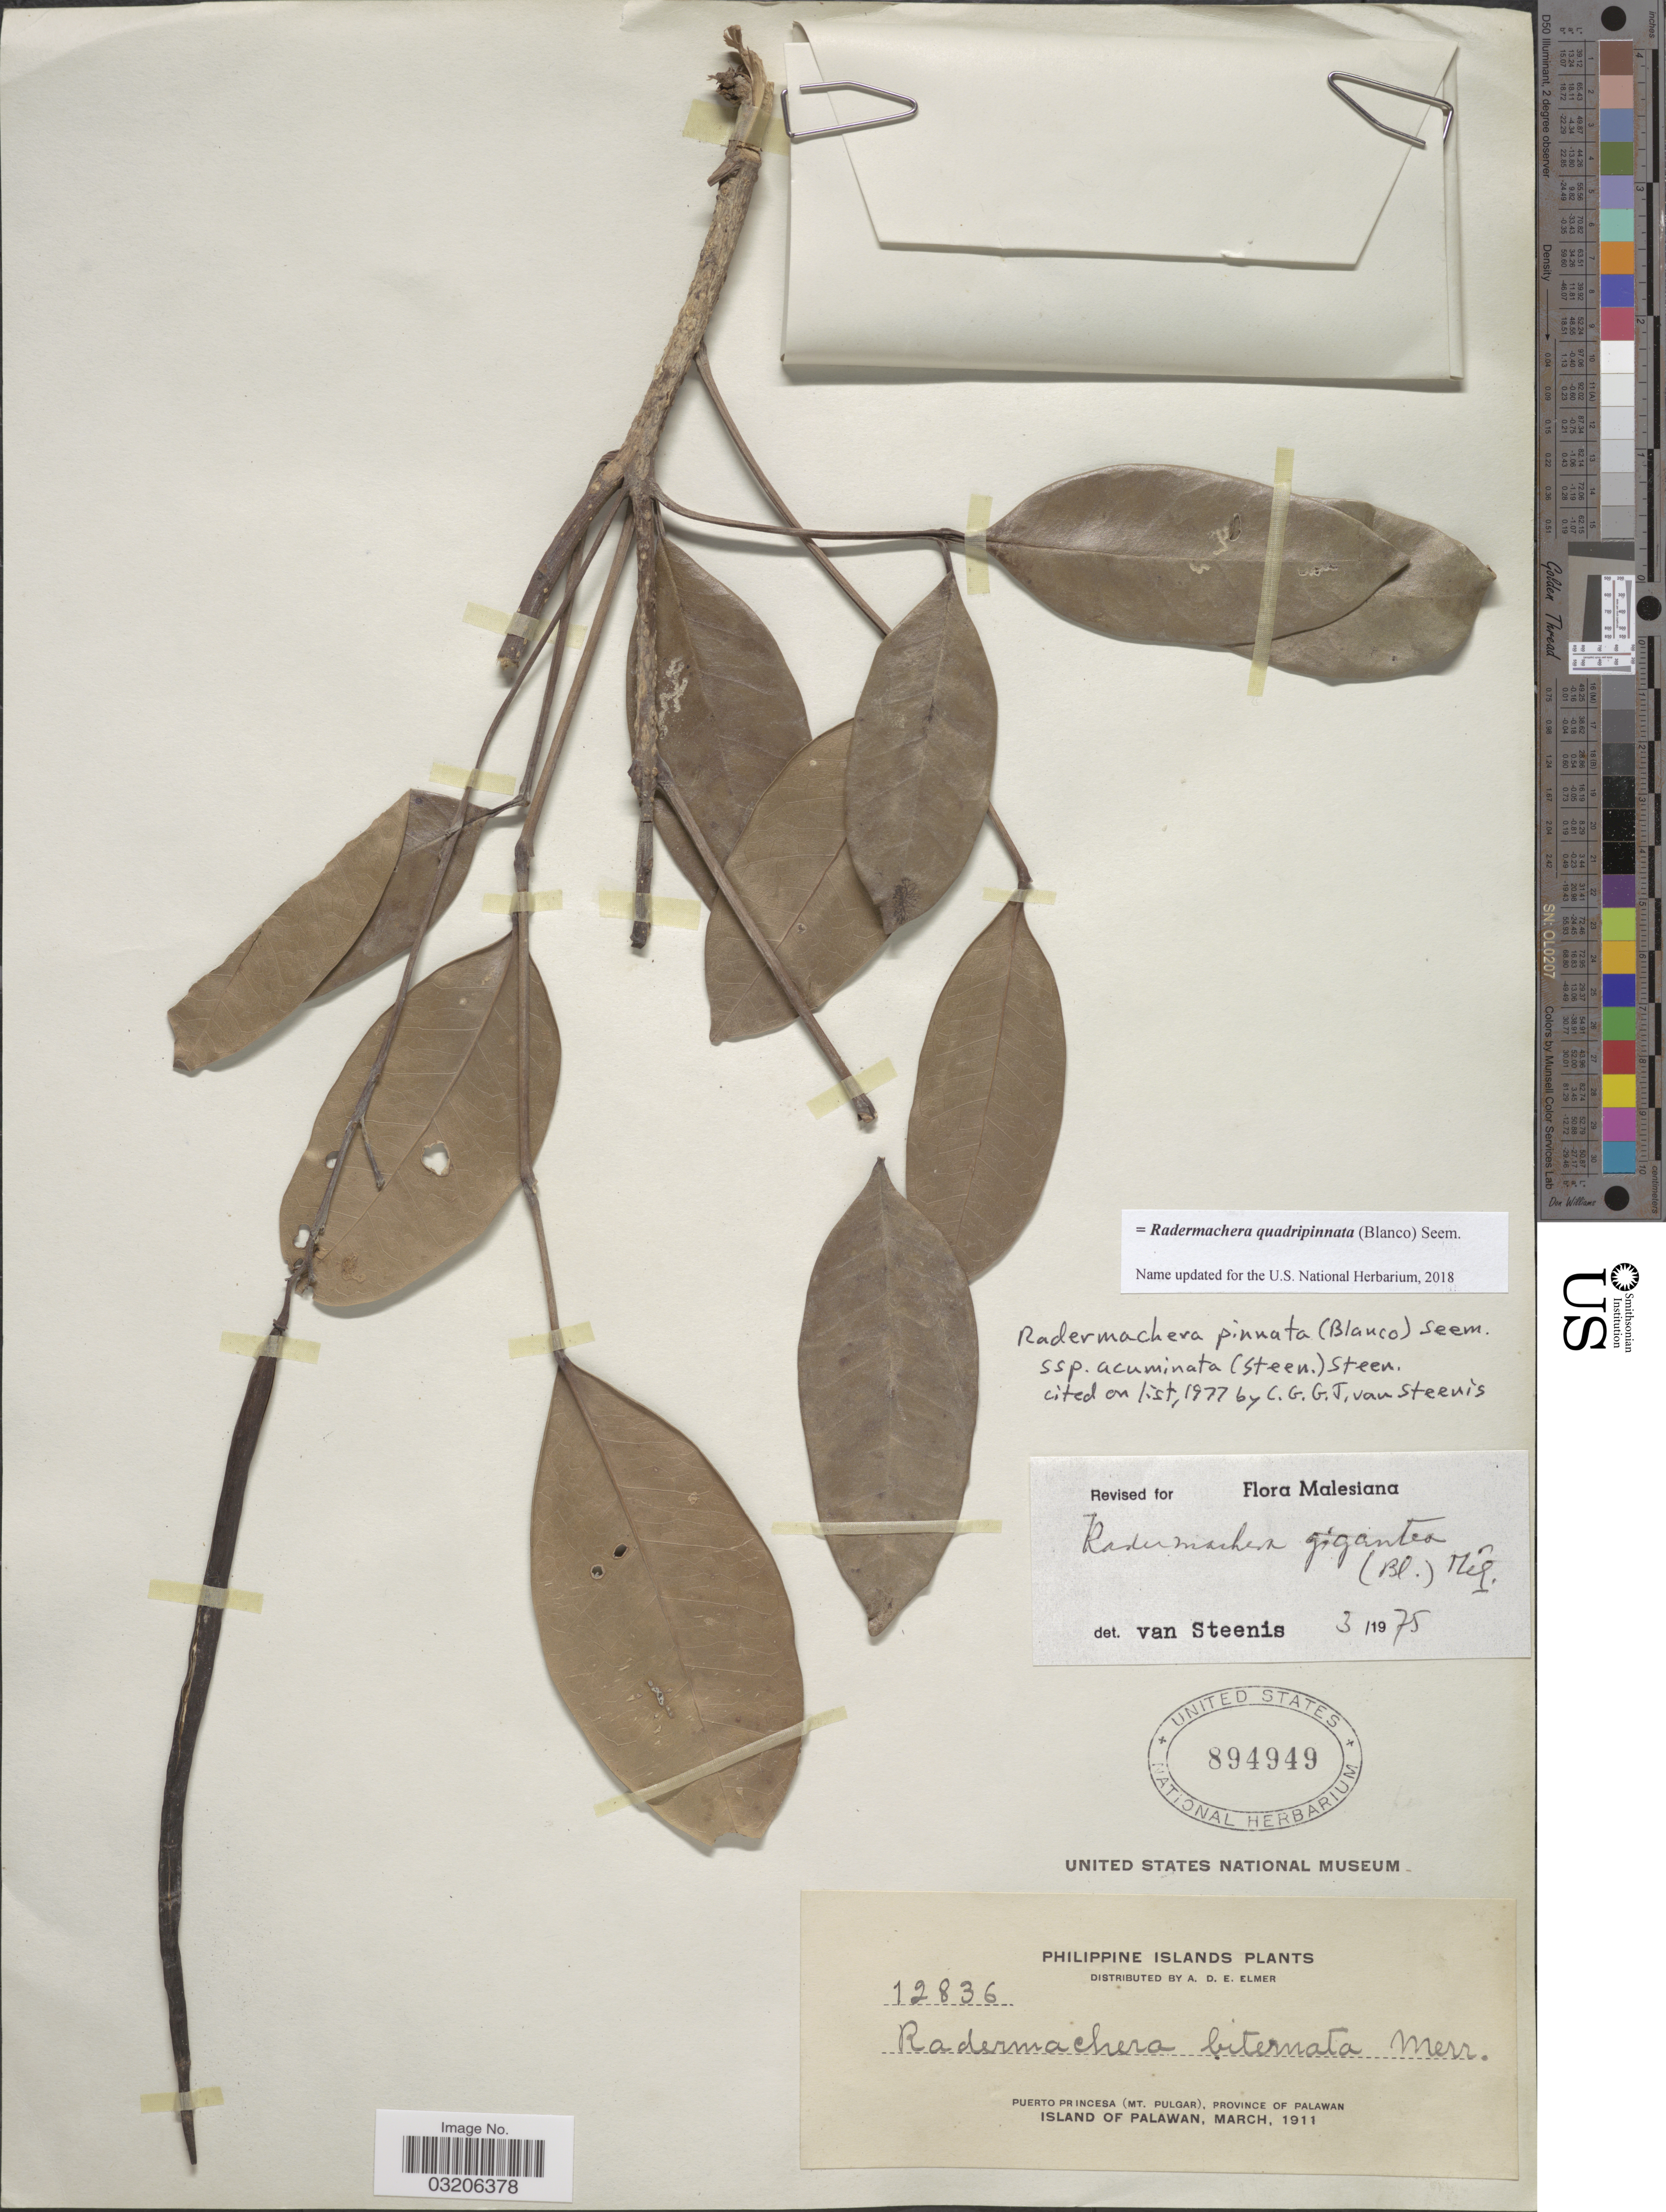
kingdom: Plantae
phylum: Tracheophyta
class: Magnoliopsida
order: Lamiales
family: Bignoniaceae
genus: Radermachera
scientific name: Radermachera quadripinnata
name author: (Blanco) Seem.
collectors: A. D. E. Elmer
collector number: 12836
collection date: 1911-03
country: Philippines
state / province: Mimaropa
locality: Puerto Princesa (Mt. Pulgar), Province of Palawan, Island of Palawan.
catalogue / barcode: US 894949